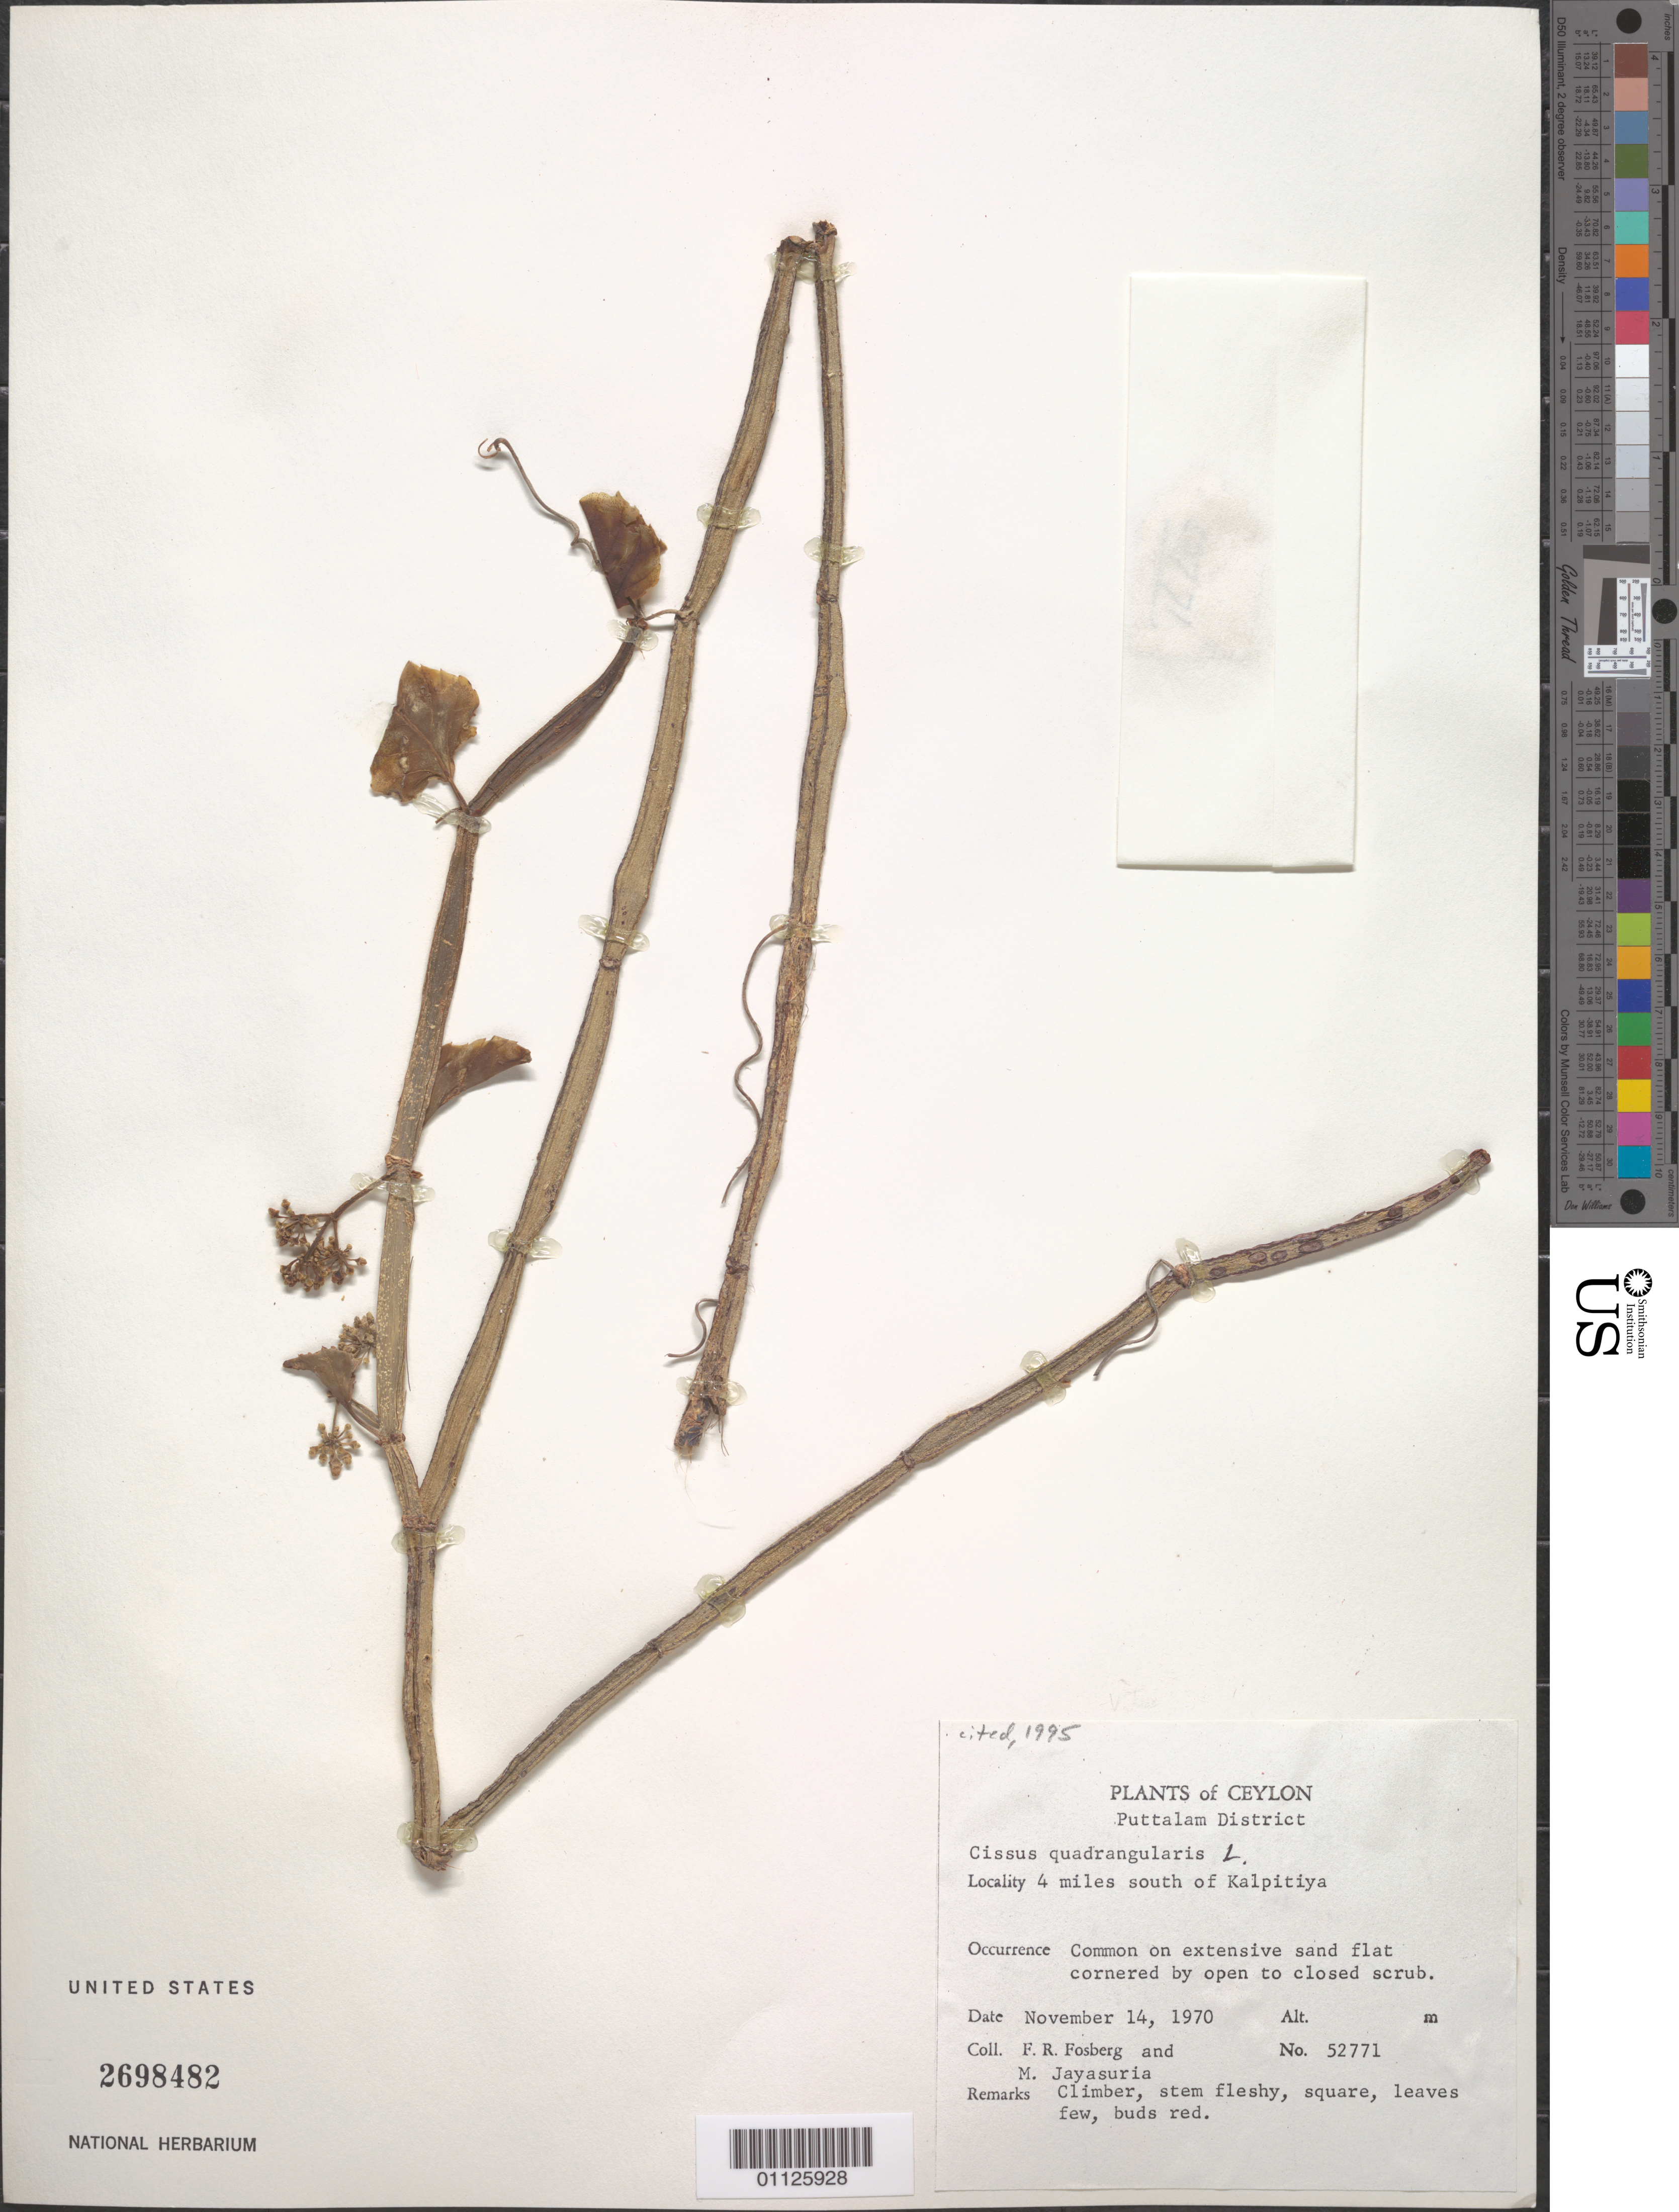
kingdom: Plantae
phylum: Tracheophyta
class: Magnoliopsida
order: Vitales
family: Vitaceae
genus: Cissus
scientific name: Cissus quadrangularis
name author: L.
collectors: F. R. Fosberg & A. H. Jayasuriya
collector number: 52771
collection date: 1970-11-14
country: Sri Lanka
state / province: North Western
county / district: Puttalam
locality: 4 mi S of Kalpitiya.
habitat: Common on extensive sand flat cornered by open to closed scrub. Climber.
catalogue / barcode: US 2698482